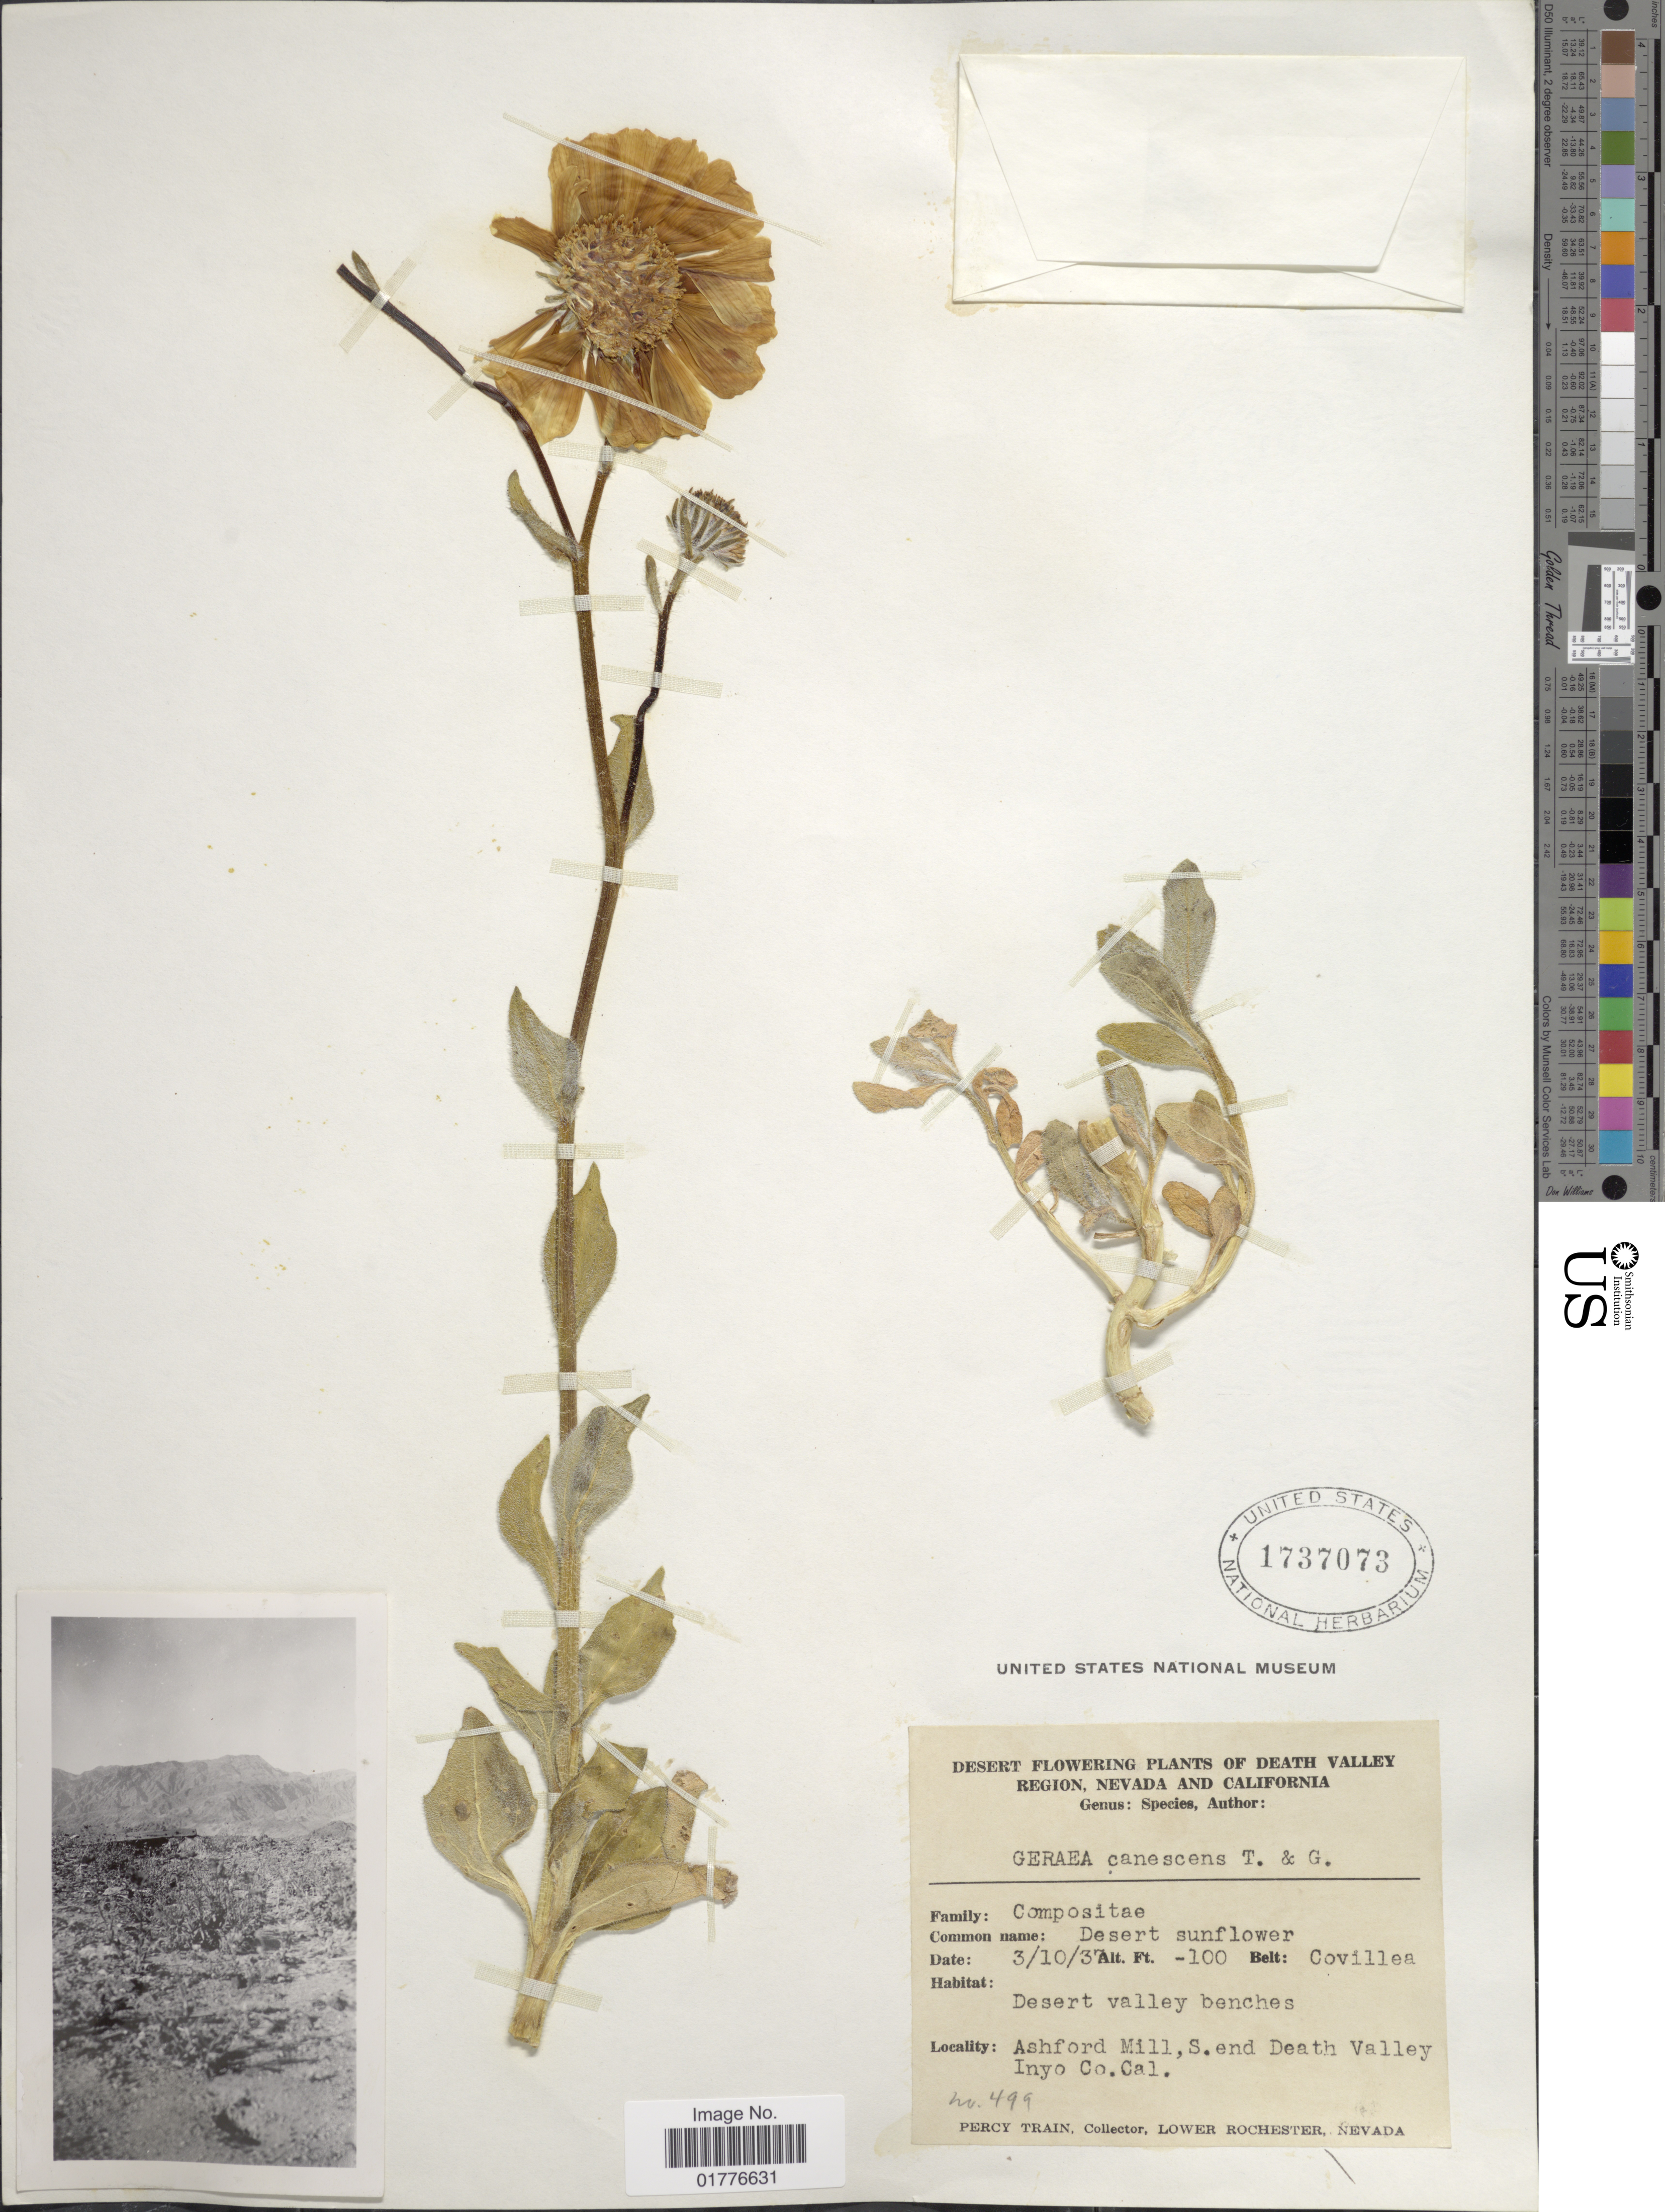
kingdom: Plantae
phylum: Tracheophyta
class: Magnoliopsida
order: Asterales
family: Asteraceae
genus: Geraea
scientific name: Geraea canescens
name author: Torr. & A. Gray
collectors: P. Train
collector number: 499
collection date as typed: Transcribed d/m/y: 10/3/37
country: United States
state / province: California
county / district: Inyo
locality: Death Valley Region, Ashford Mill, S. end Death valley Inyo Co.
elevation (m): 30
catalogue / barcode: US 1737073